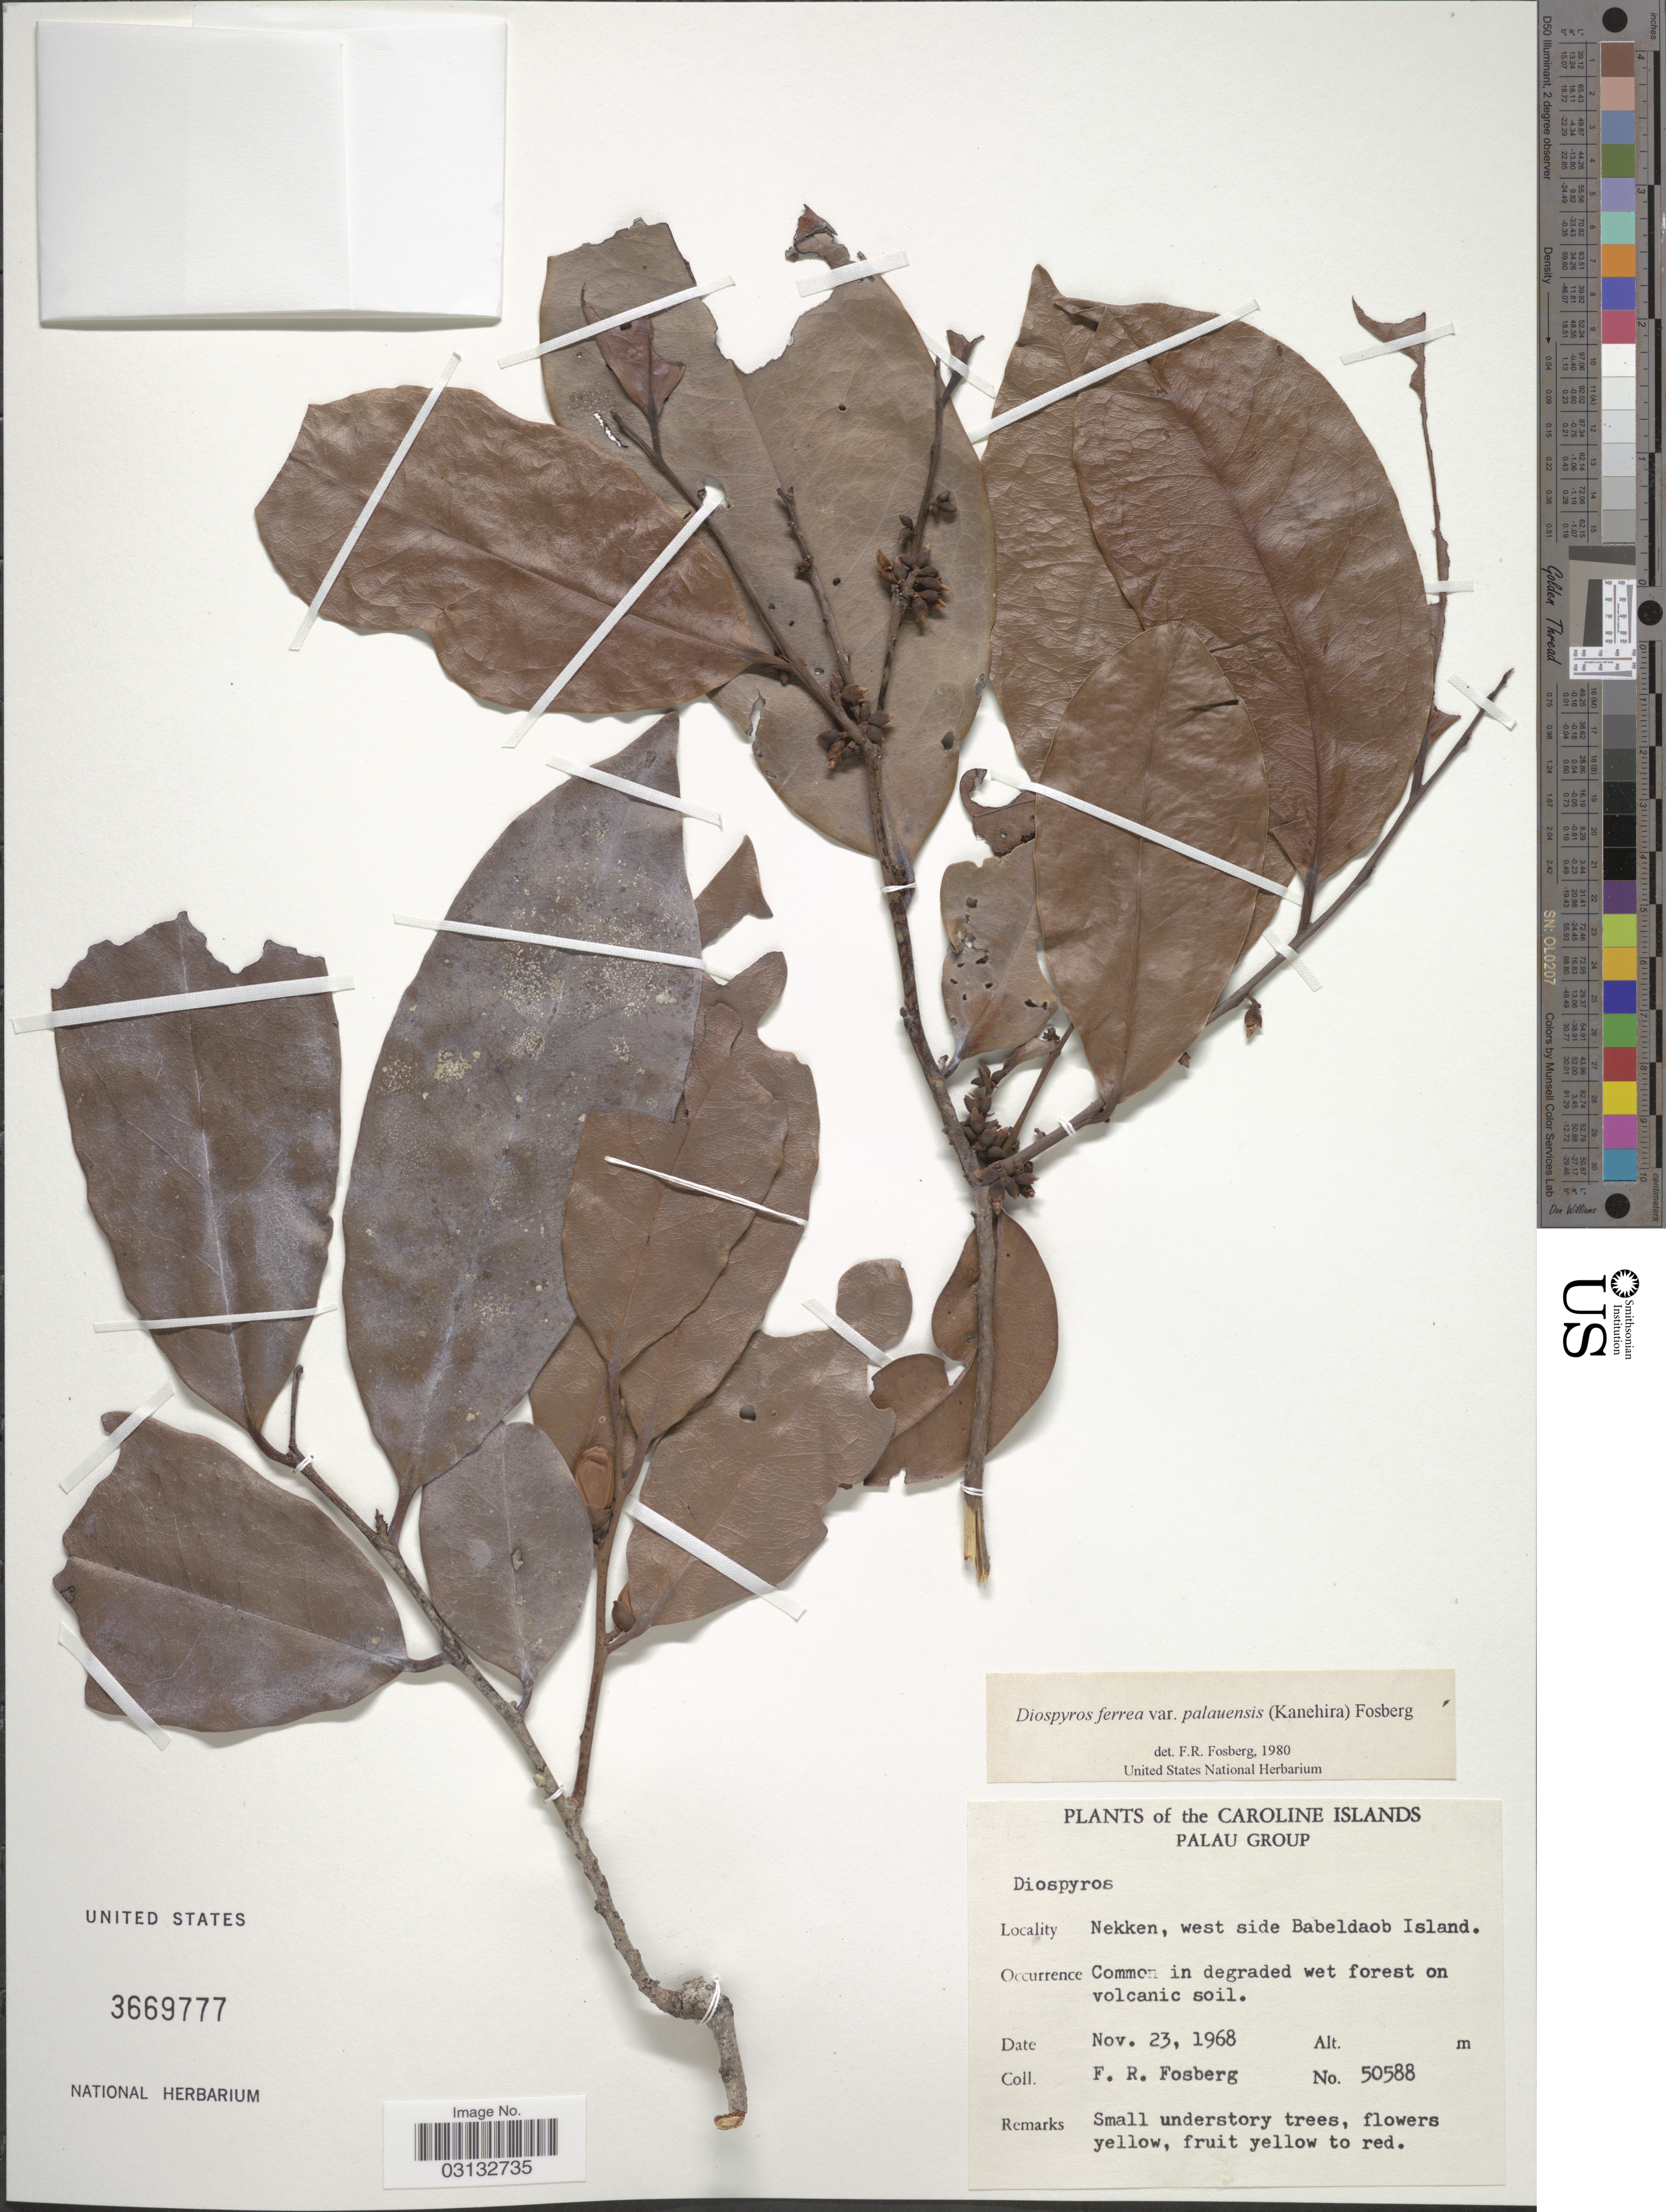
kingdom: Plantae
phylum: Tracheophyta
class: Magnoliopsida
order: Ericales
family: Ebenaceae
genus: Diospyros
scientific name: Diospyros ferrea var. palauensis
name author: (Kaneh.) Fosberg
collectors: F. R. Fosberg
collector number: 50588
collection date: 1968-11-23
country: Palau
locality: Caroline Islands. Palau Group. Nekken, west side Babeldaob Island.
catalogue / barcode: US 3669777